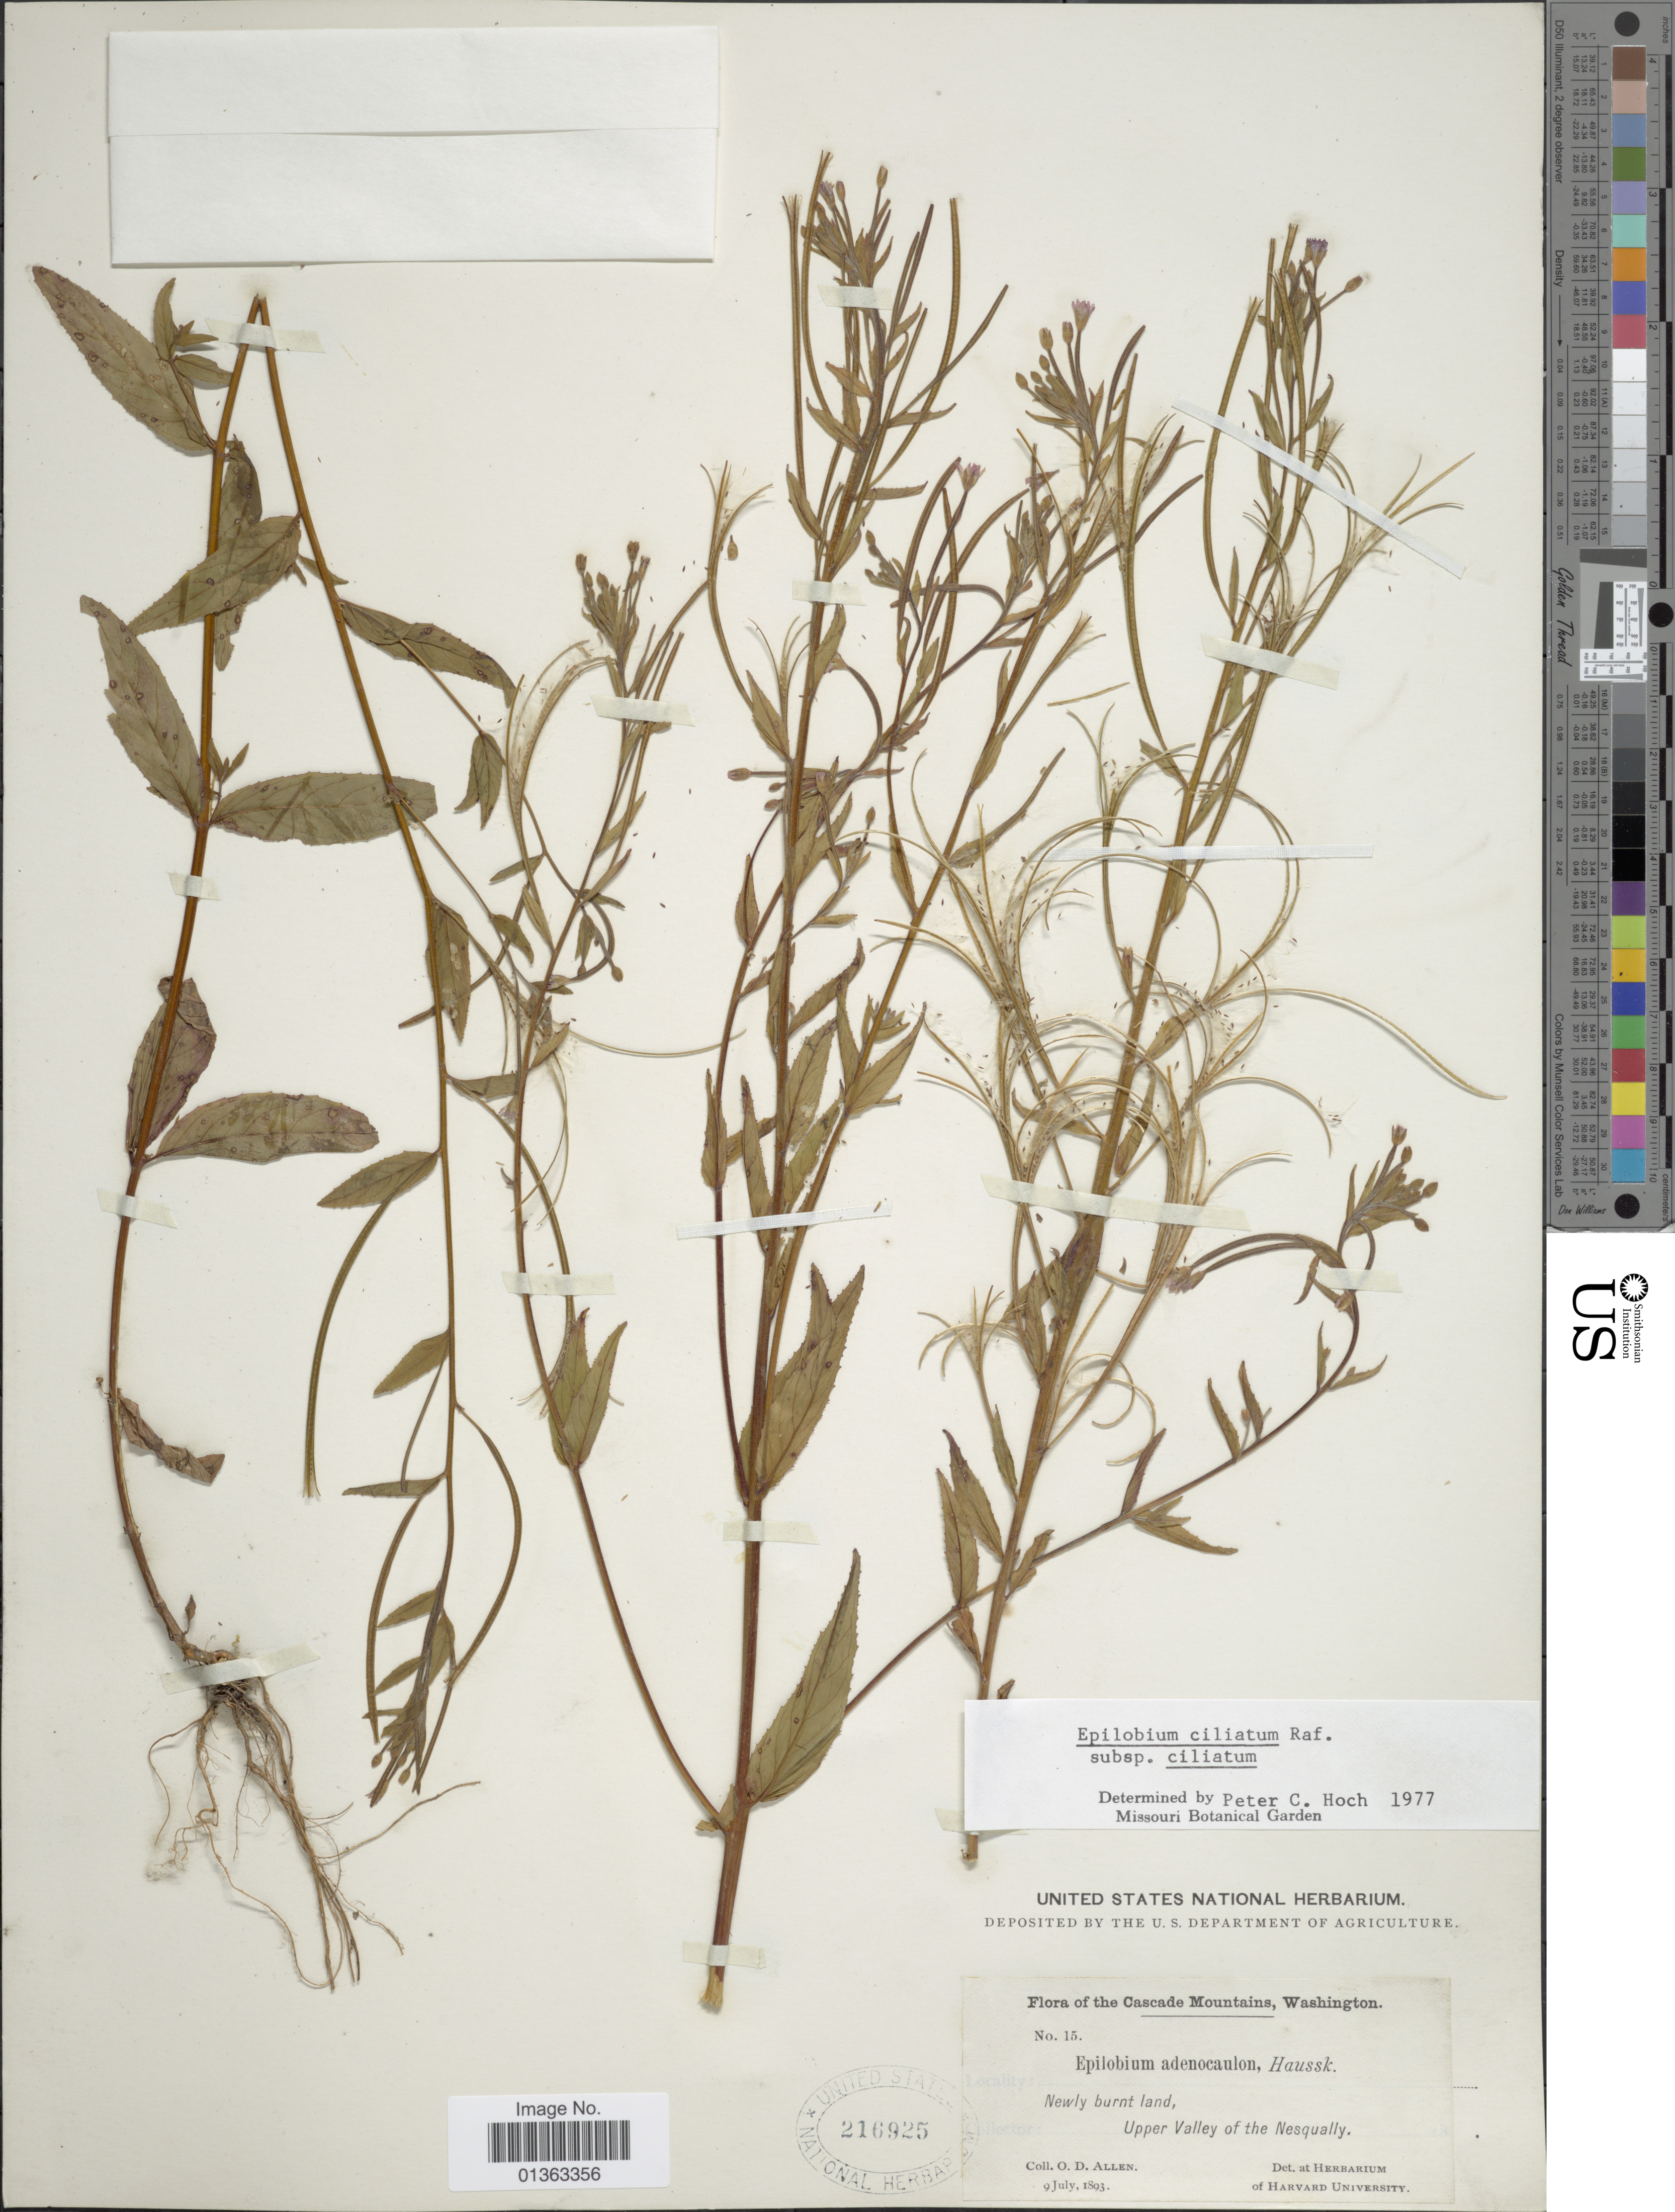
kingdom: Plantae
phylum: Tracheophyta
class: Magnoliopsida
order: Myrtales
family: Onagraceae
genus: Epilobium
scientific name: Epilobium ciliatum subsp. ciliatum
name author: Raf.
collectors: O. D. Allen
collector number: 15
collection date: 1893-07-09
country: United States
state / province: Washington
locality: Cascade Mountains. Newly burnt land, Upper Valley of the Nesqually.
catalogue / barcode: US 216925